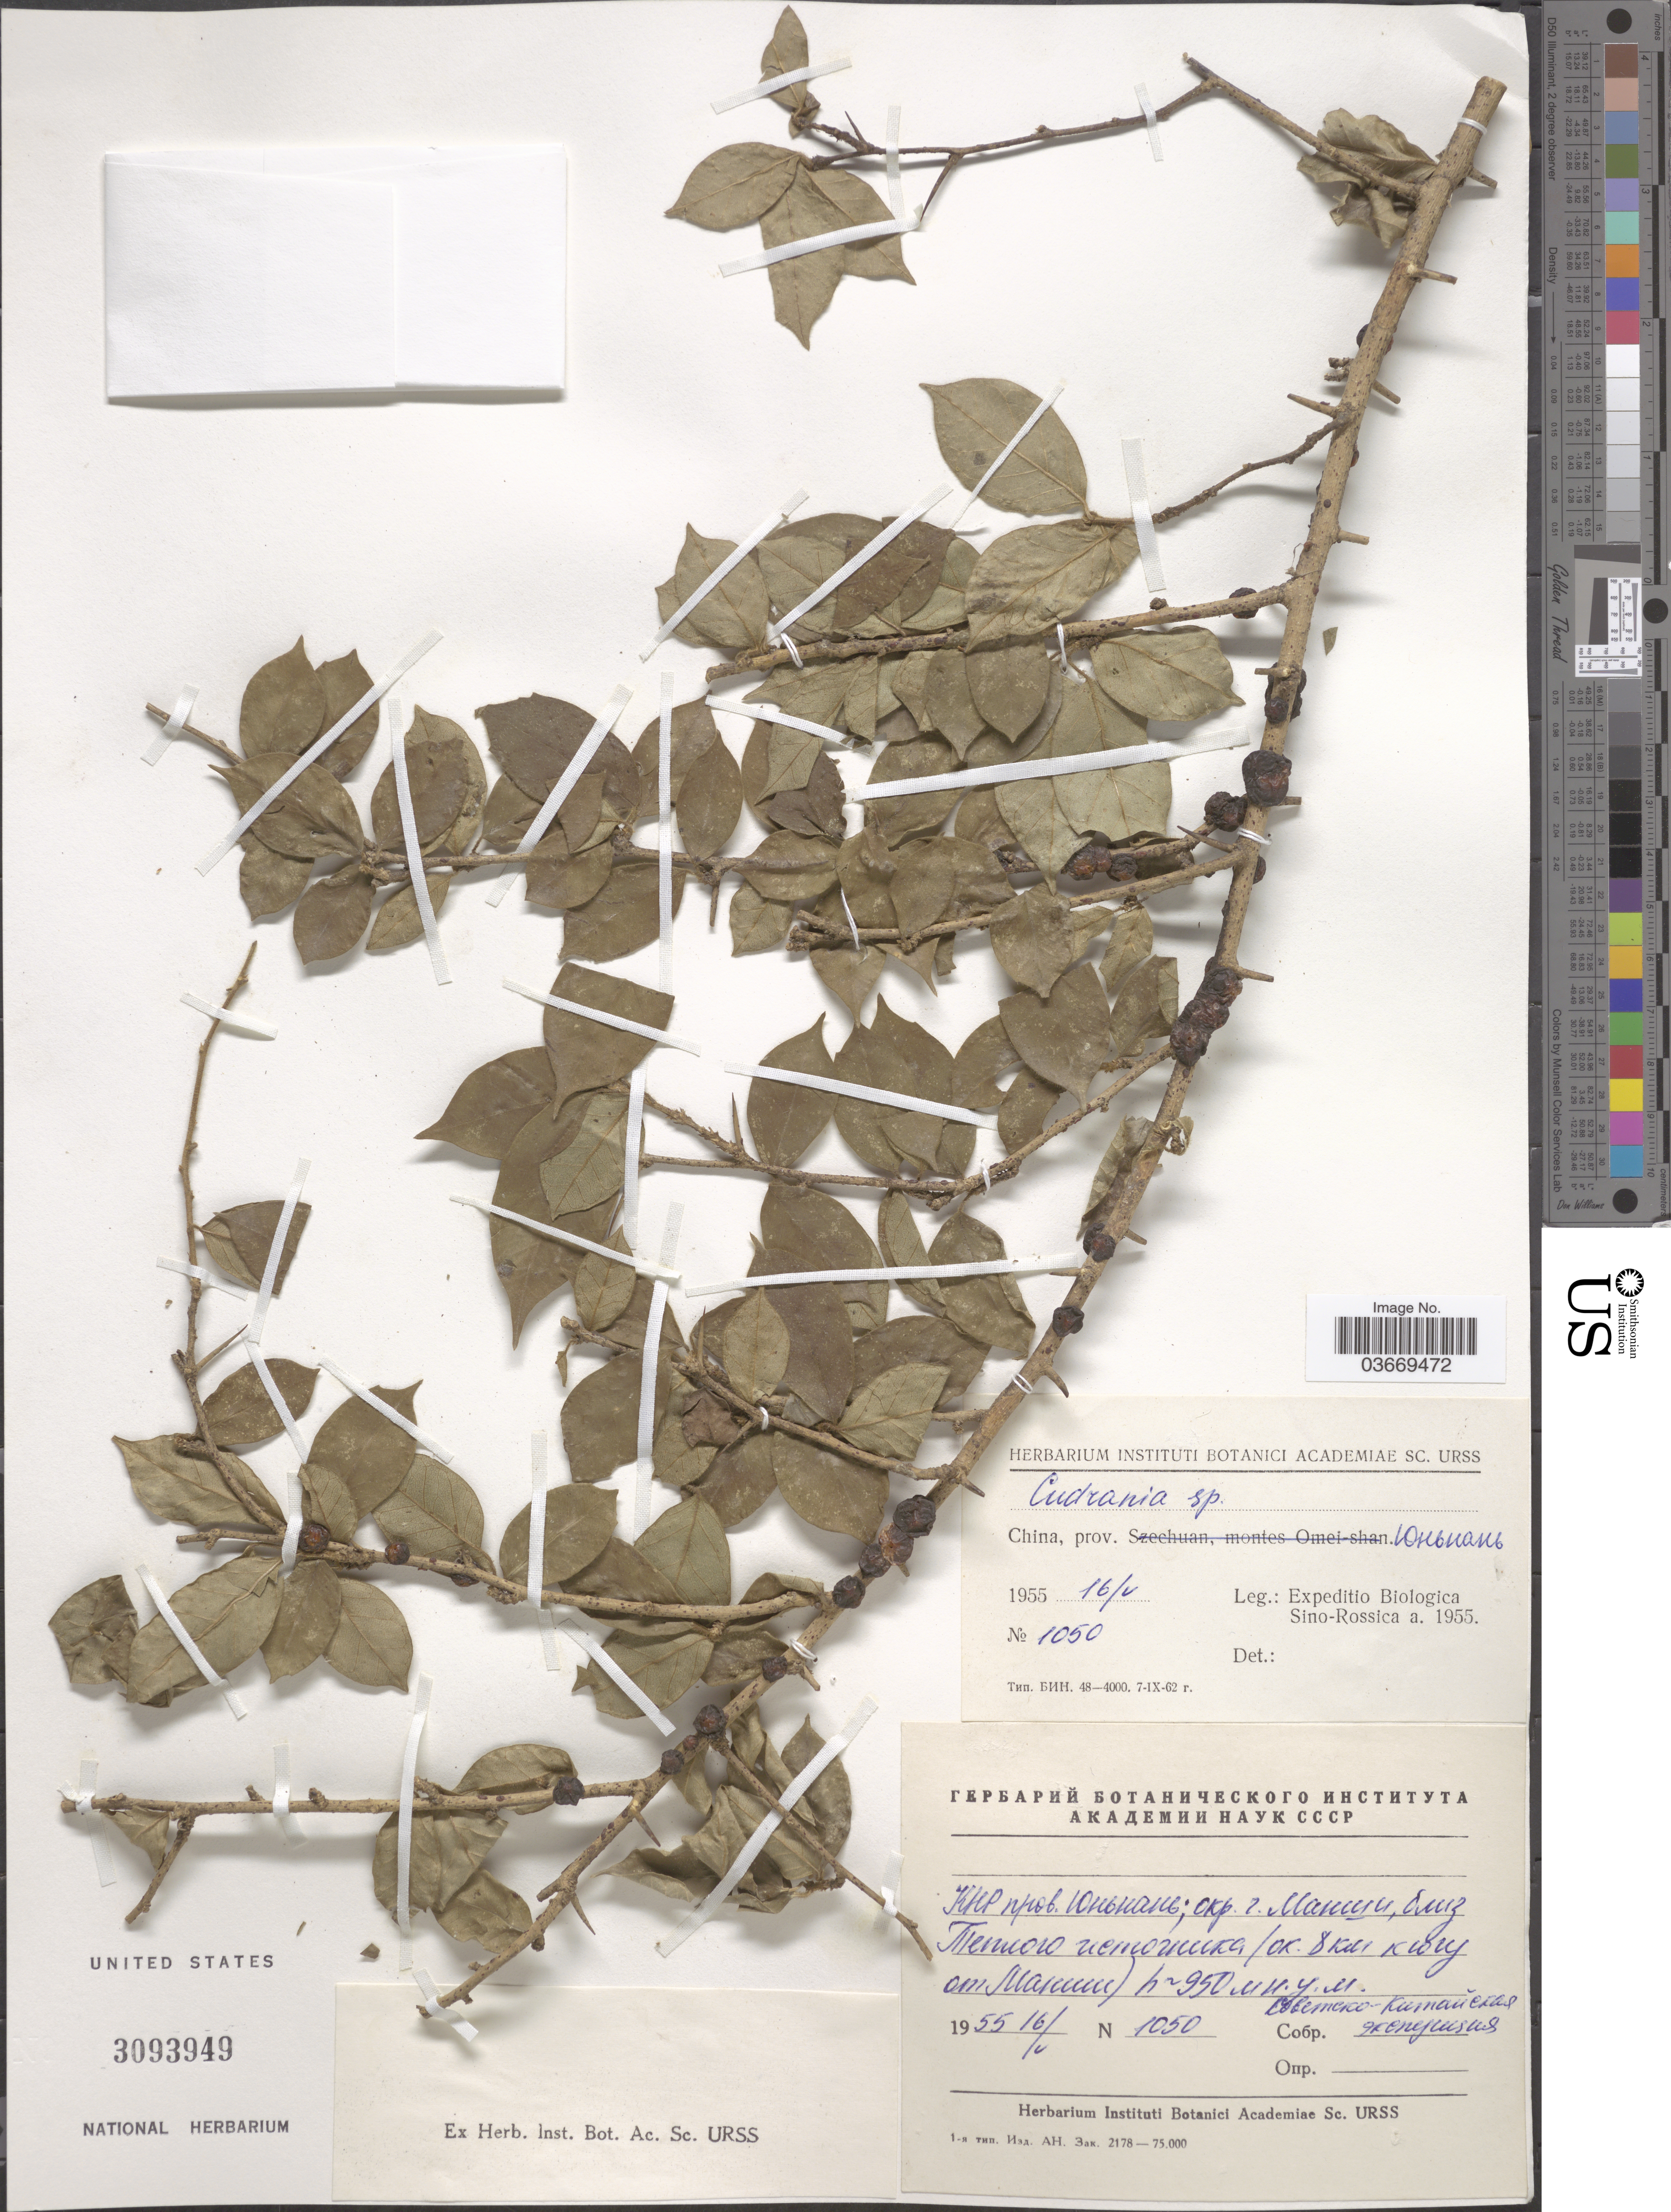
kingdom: Plantae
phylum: Tracheophyta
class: Magnoliopsida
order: Rosales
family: Moraceae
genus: Maclura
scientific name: Maclura sp.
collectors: Expeditio Biologica Sino-Rossica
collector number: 1050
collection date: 1955-05-16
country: China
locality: X.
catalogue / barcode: US 3093949